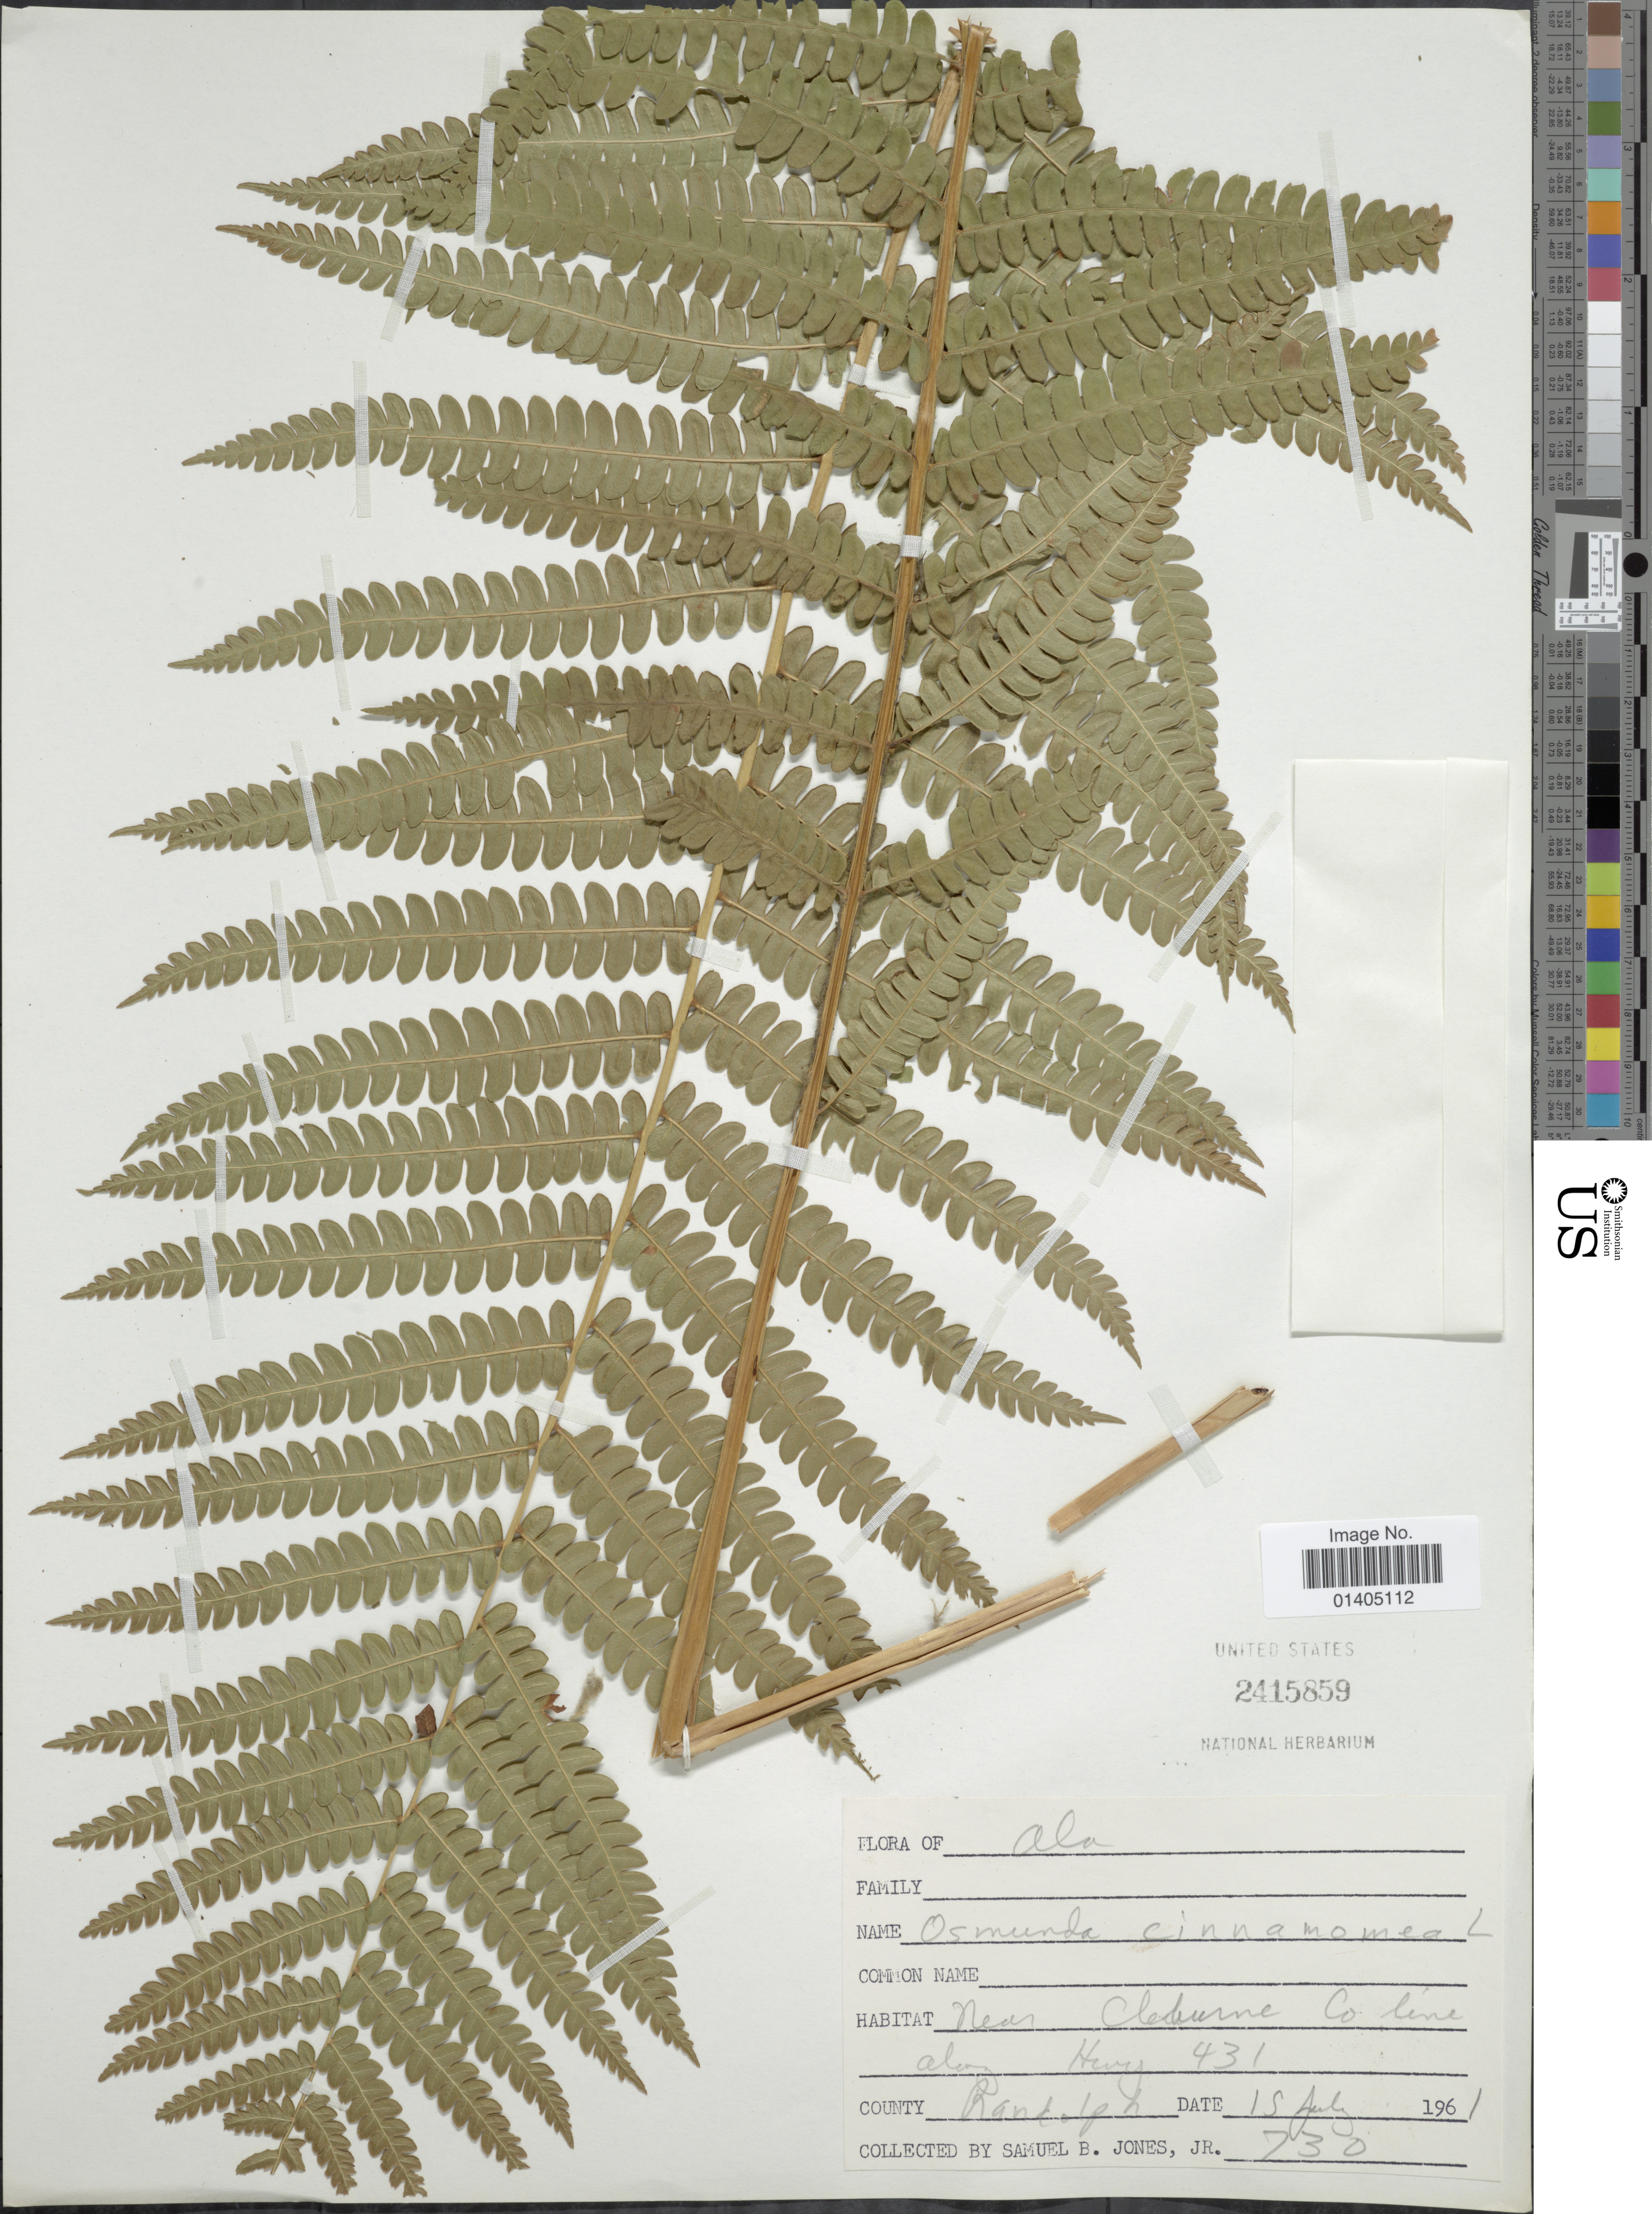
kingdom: Plantae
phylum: Tracheophyta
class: Polypodiopsida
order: Osmundales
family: Osmundaceae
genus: Osmundastrum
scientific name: Osmundastrum cinnamomeum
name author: (L.) C. Presl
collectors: S. B. Jones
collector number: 730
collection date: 1961-07-15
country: United States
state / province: Alabama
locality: Ala, County Randolph, Near Cleburne Co line along Hwy 431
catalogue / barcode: US 2415859